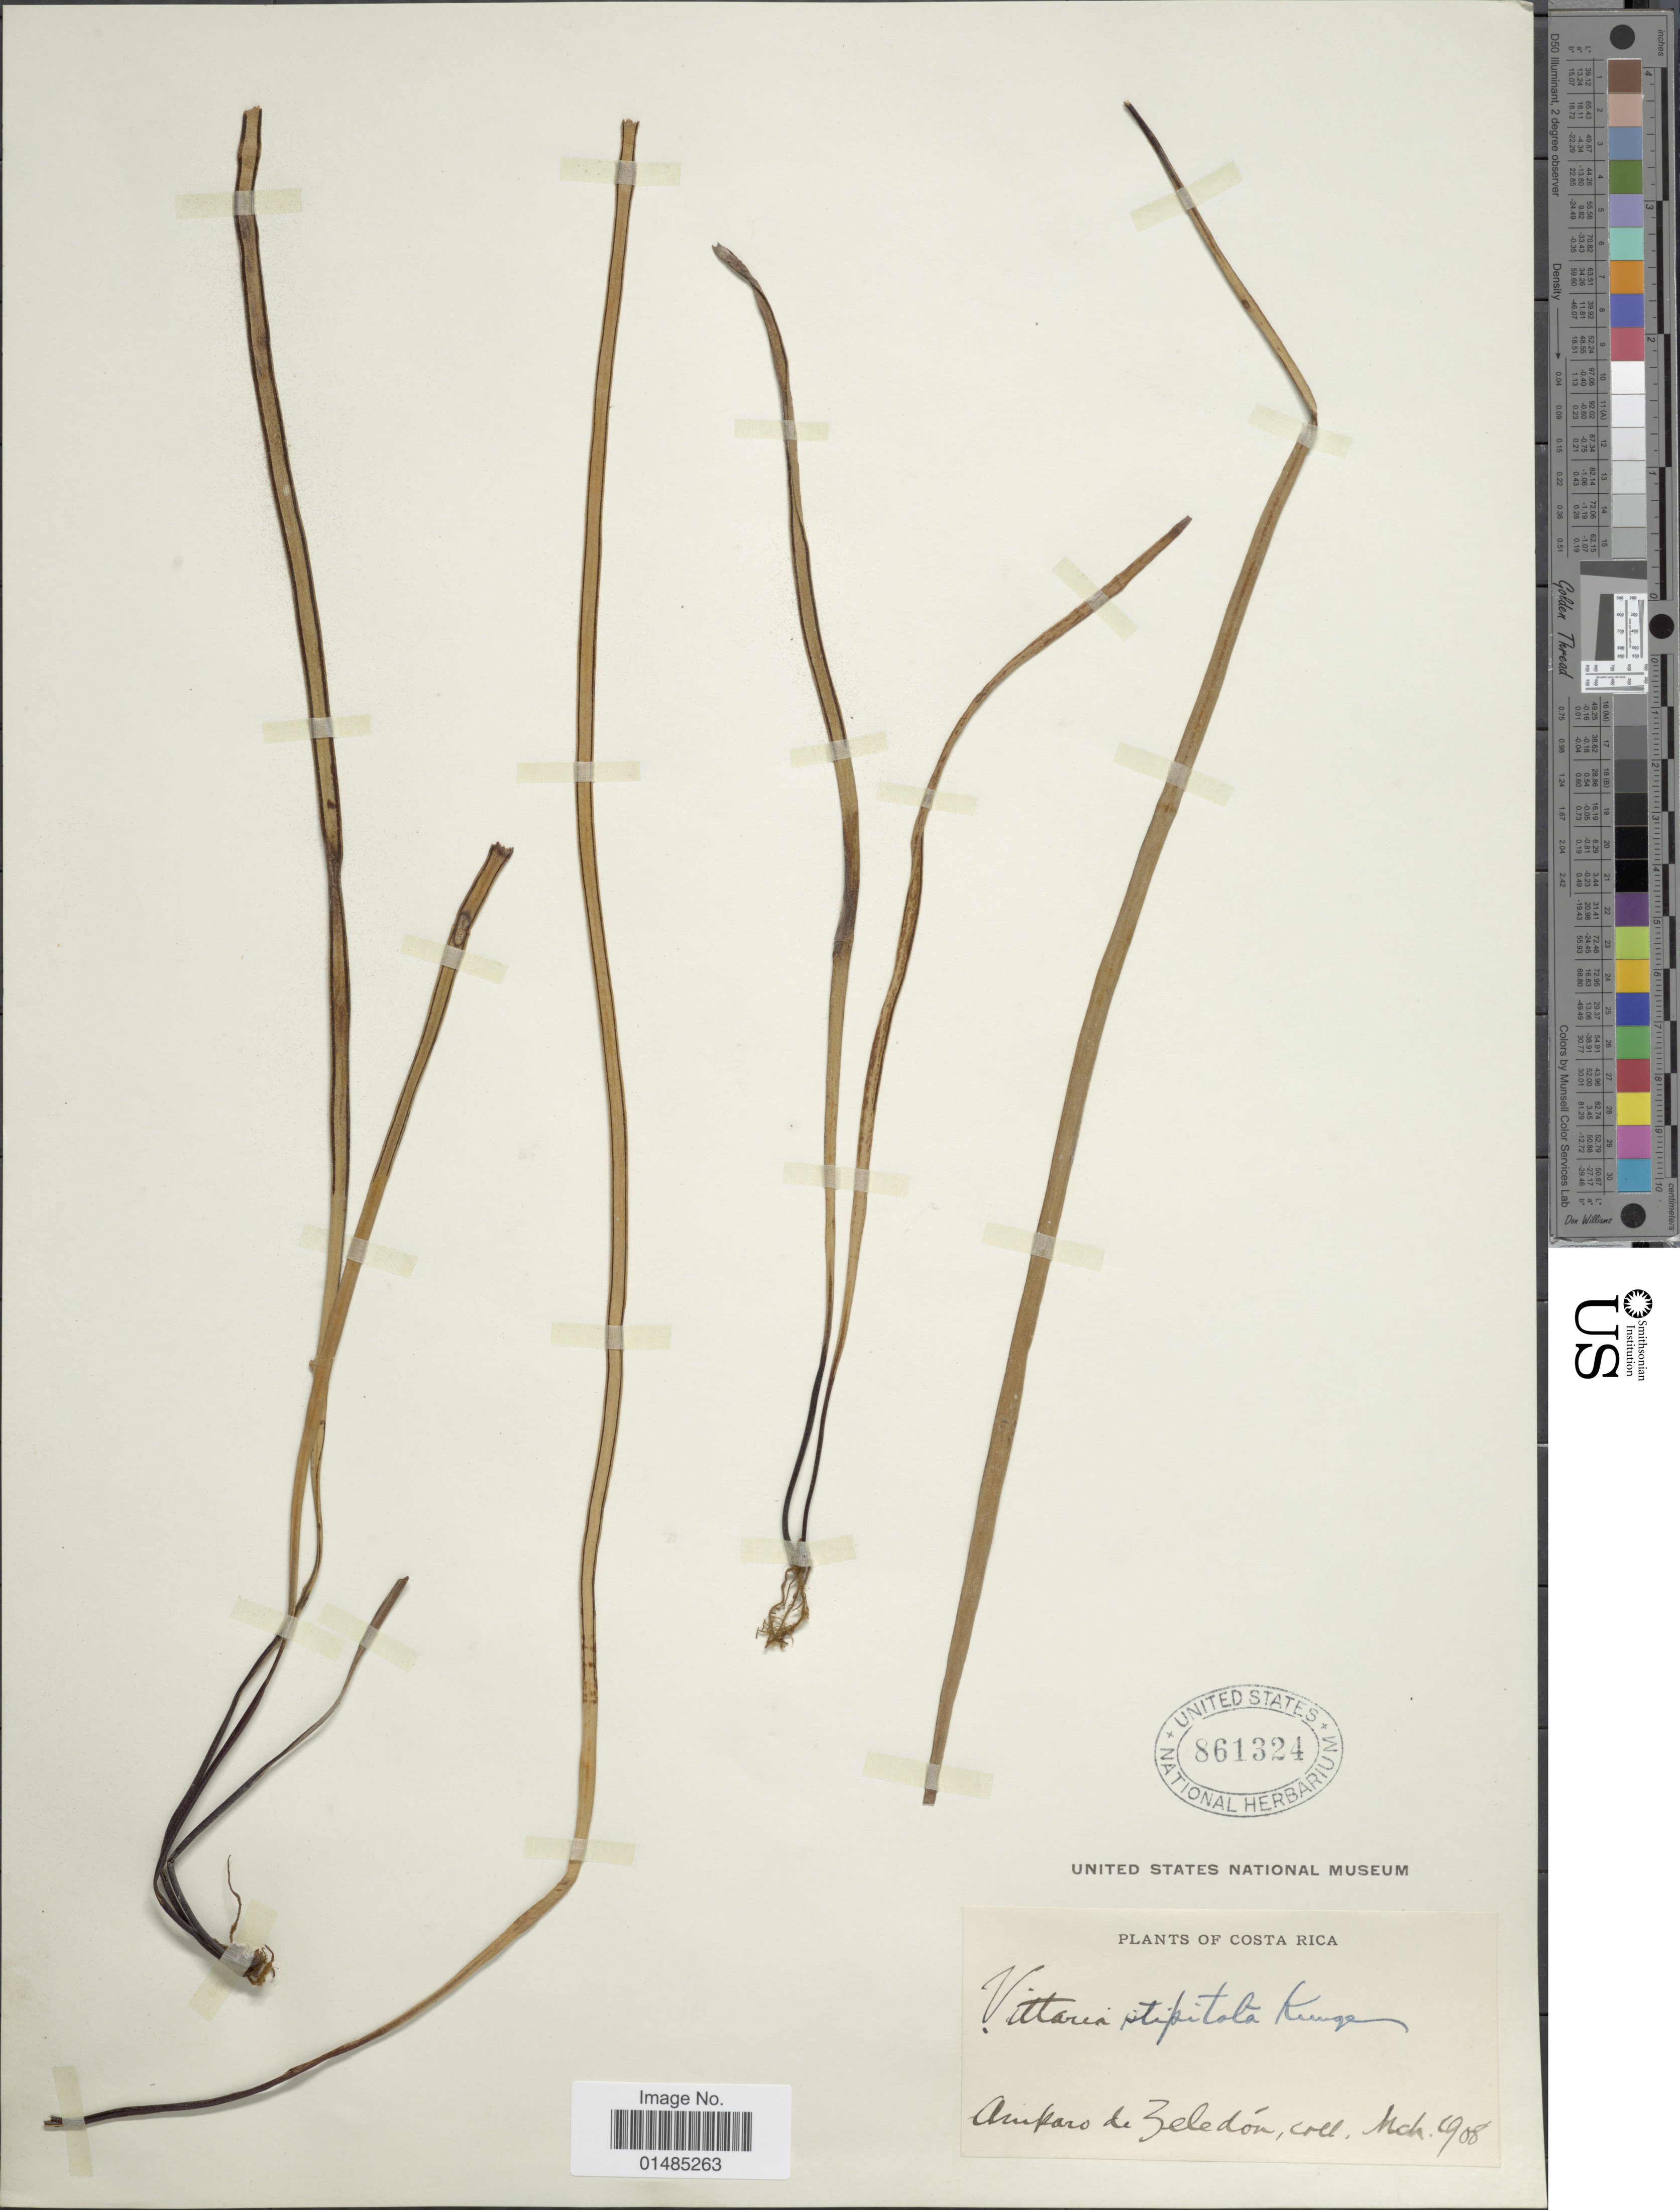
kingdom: Plantae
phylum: Tracheophyta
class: Polypodiopsida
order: Polypodiales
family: Pteridaceae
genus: Radiovittaria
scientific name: Radiovittaria stipitata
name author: (Kunze) E.H. Crane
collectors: A. Zeledon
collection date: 1908-03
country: Costa Rica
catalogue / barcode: US 861324